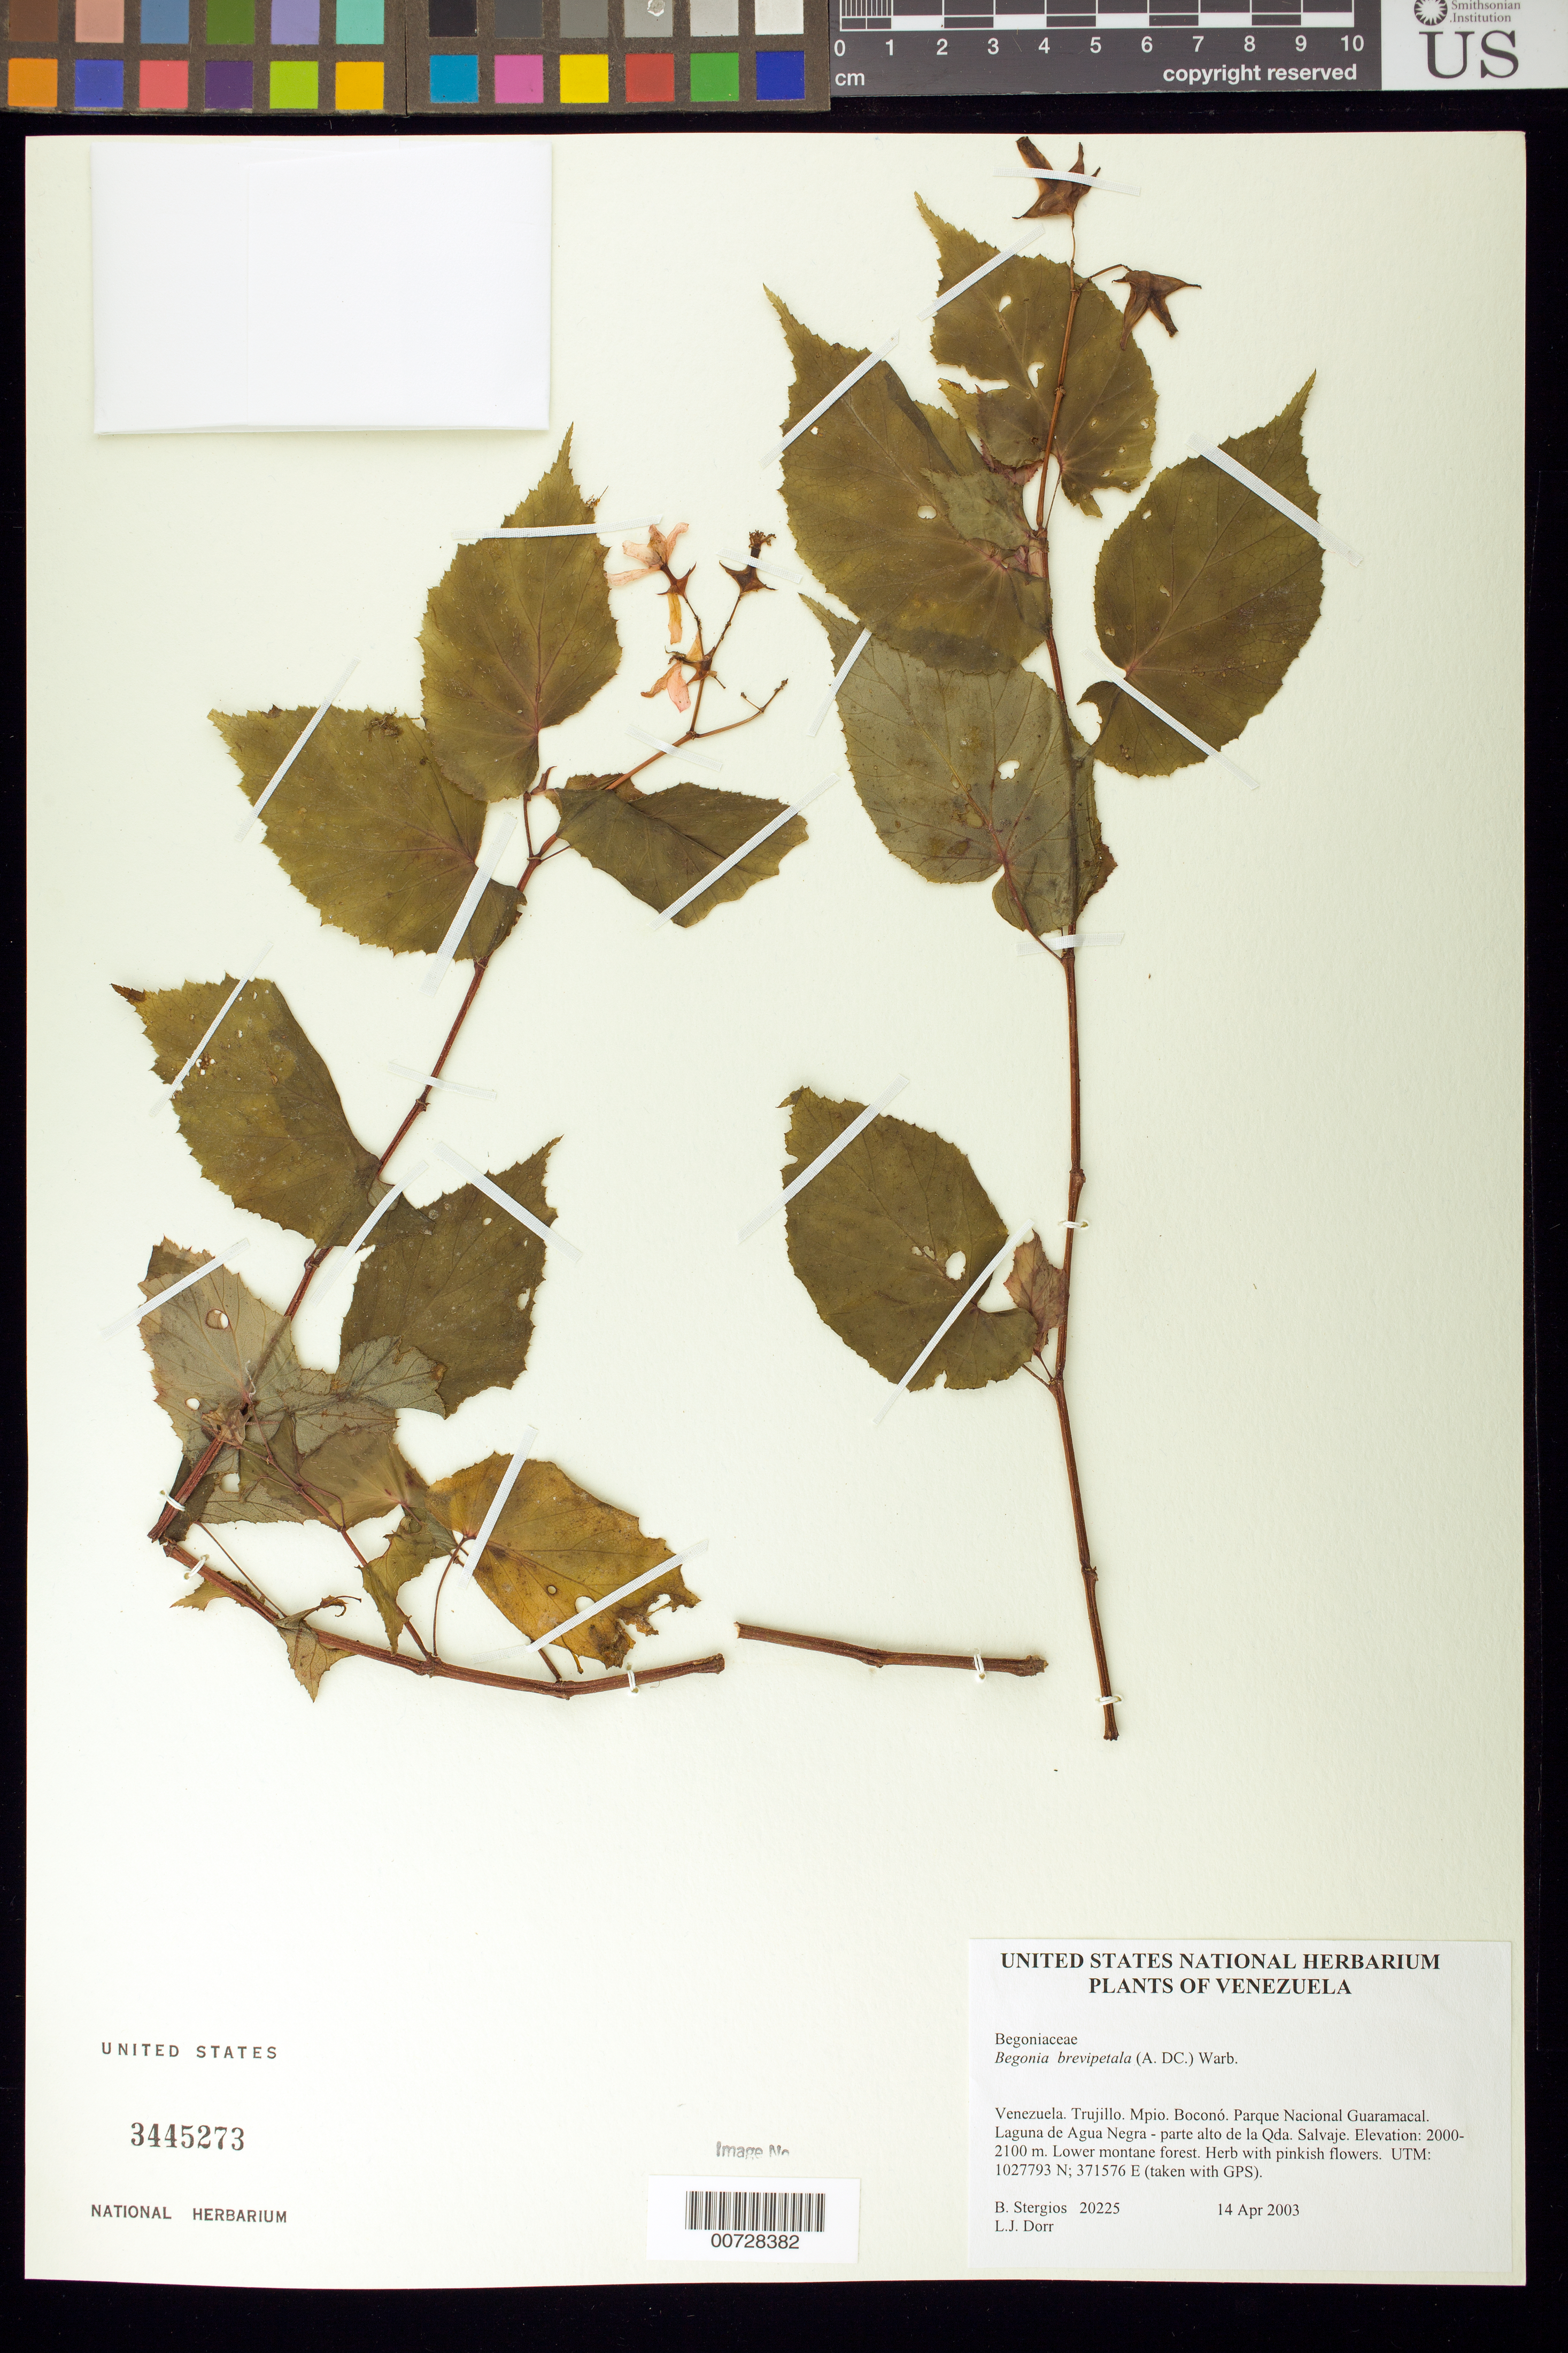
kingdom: Plantae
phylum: Tracheophyta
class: Magnoliopsida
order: Cucurbitales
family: Begoniaceae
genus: Begonia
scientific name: Begonia brevipetala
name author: (A. DC.) Warb.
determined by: Dorr, L. J., (BOT), Smithsonian Institution - National Museum of Natural History (UNITED STATES)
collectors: B. G. Stergios & L. J. Dorr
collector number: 20225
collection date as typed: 14 Apr 2003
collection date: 2003-04-14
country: Venezuela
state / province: Trujillo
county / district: Boconó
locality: Parque Nacional Guaramacal. Laguna de Agua Negra - parte alto de la Qda. Salvaje.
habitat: Lower montane forest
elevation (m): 2000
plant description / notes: PORT, US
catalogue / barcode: US 3445273